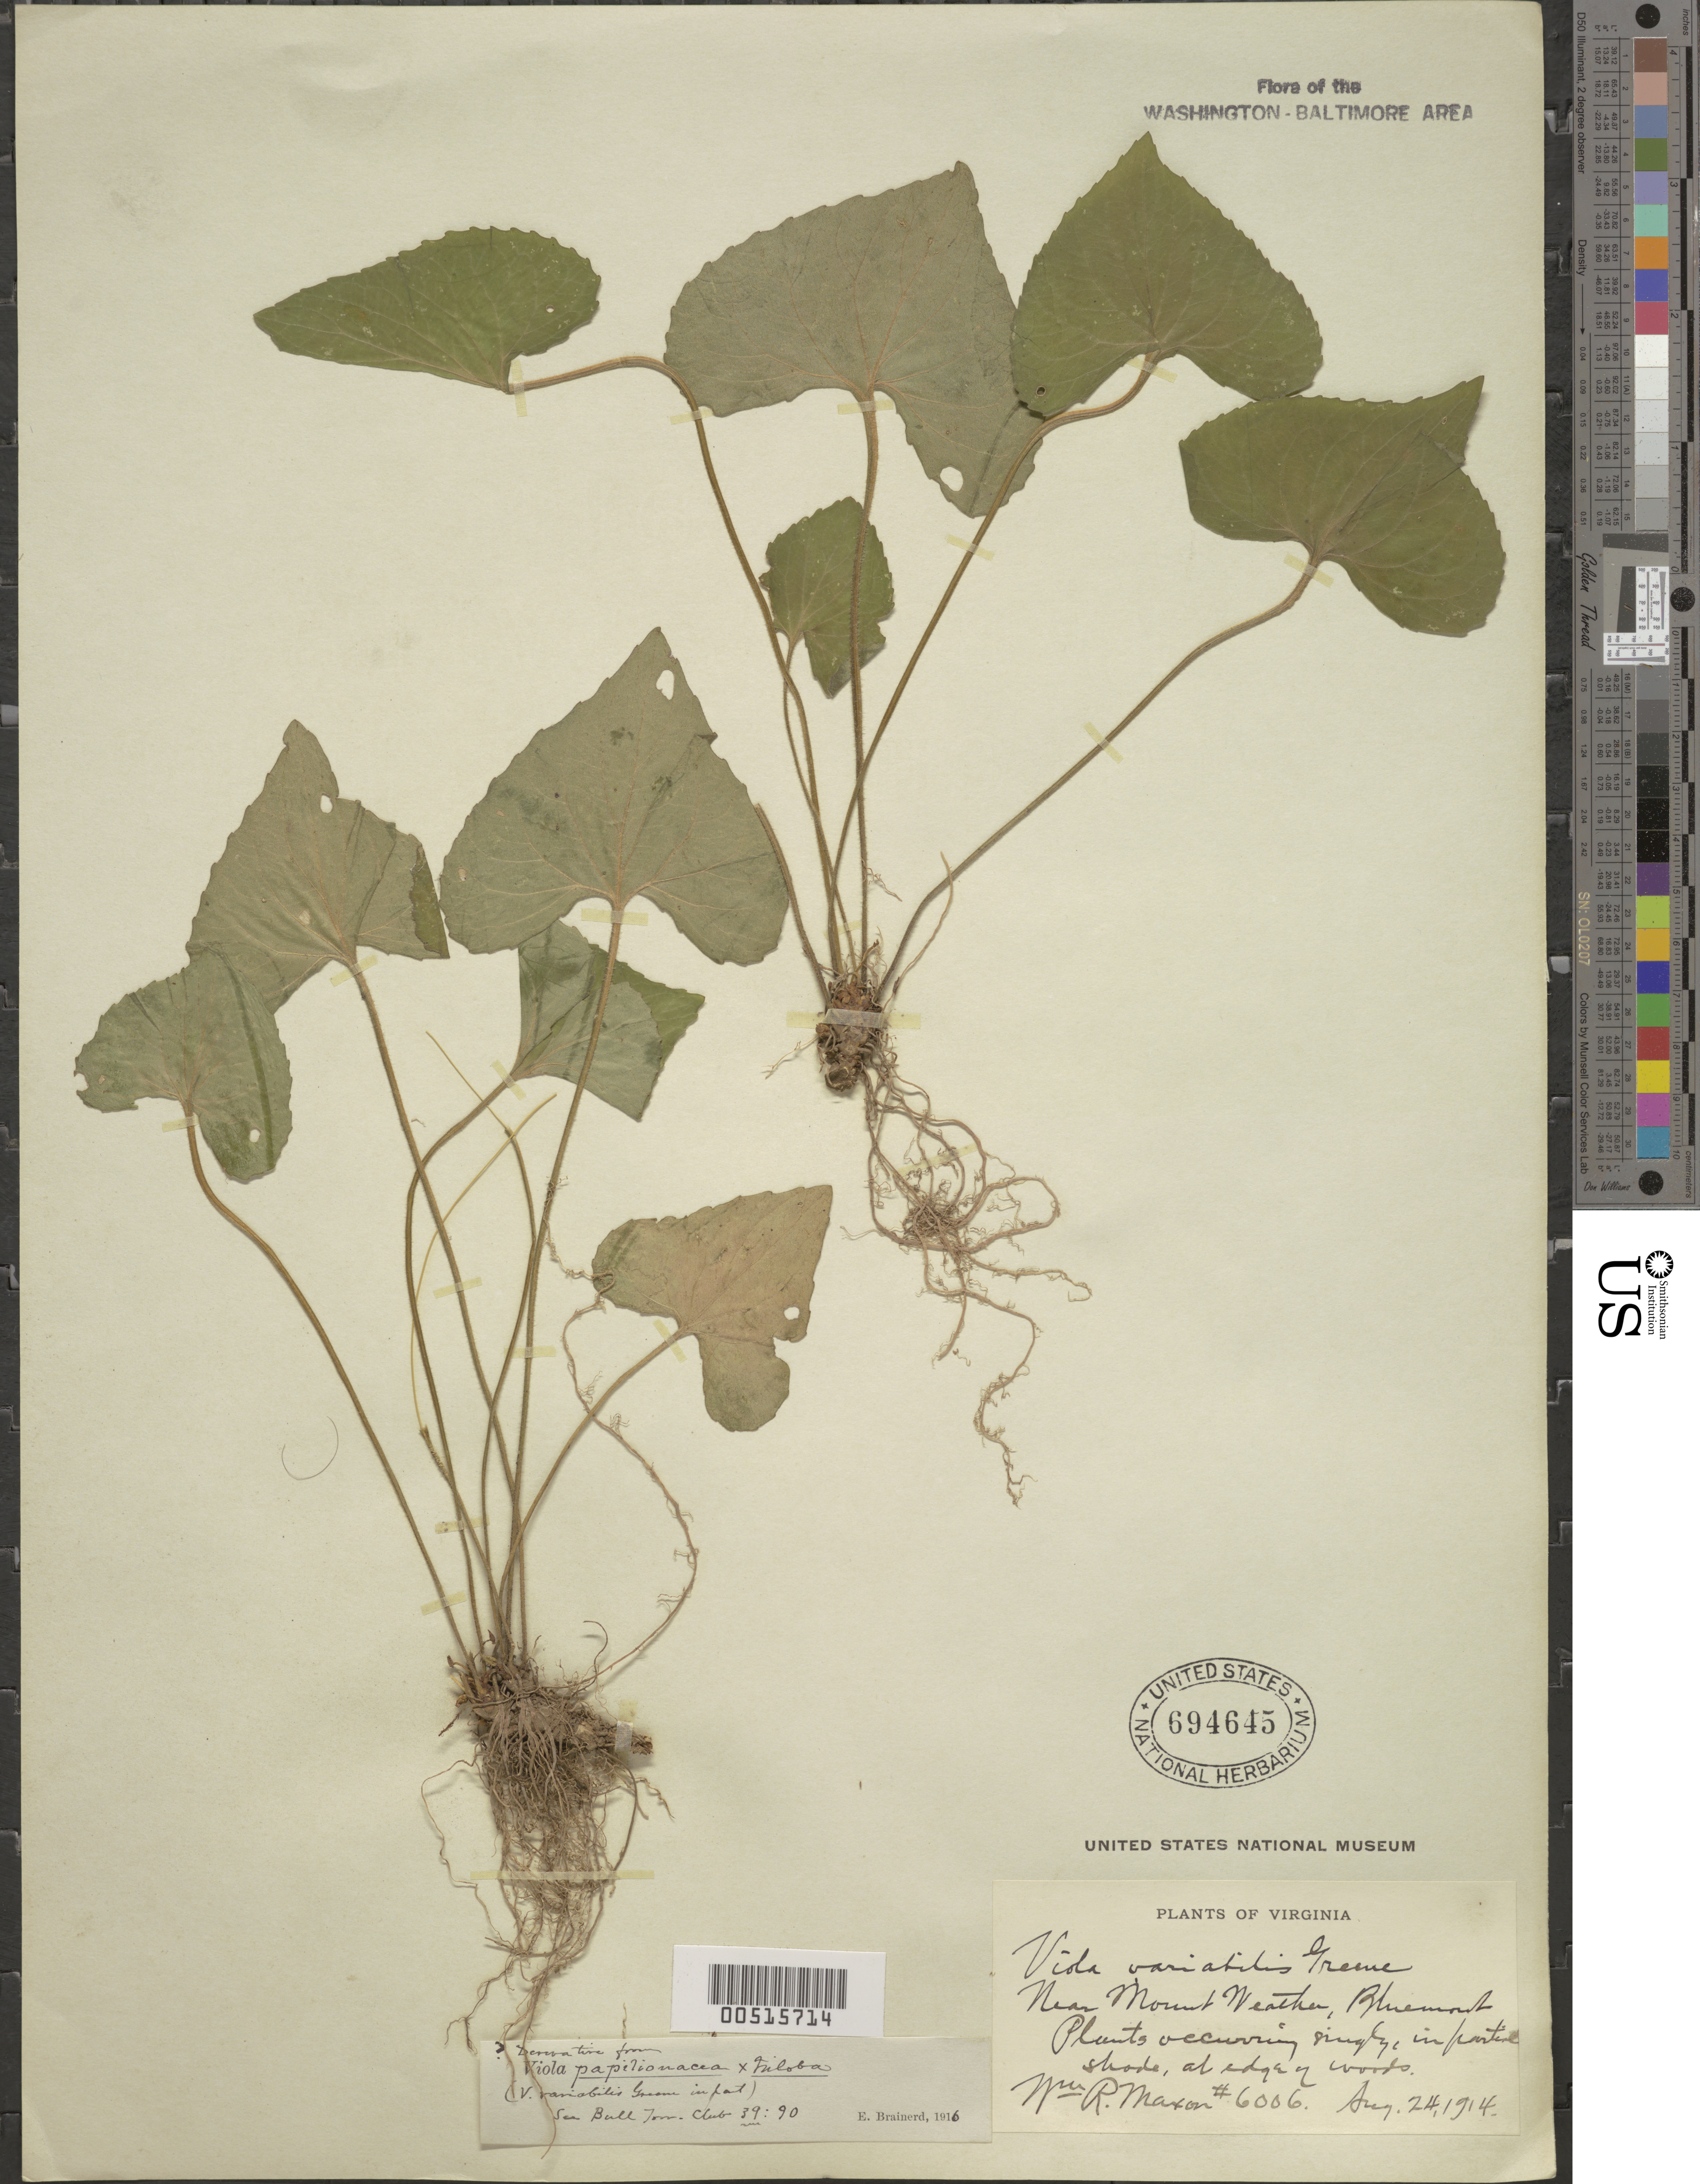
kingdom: Plantae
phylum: Tracheophyta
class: Magnoliopsida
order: Malpighiales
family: Violaceae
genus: Viola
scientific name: Viola sororia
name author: Willd.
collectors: W. R. Maxon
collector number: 6006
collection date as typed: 24 Aug 1914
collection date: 1914-08-24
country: United States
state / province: Virginia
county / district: Loudoun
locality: Bluemont, near Mount Weather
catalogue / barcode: US 694645